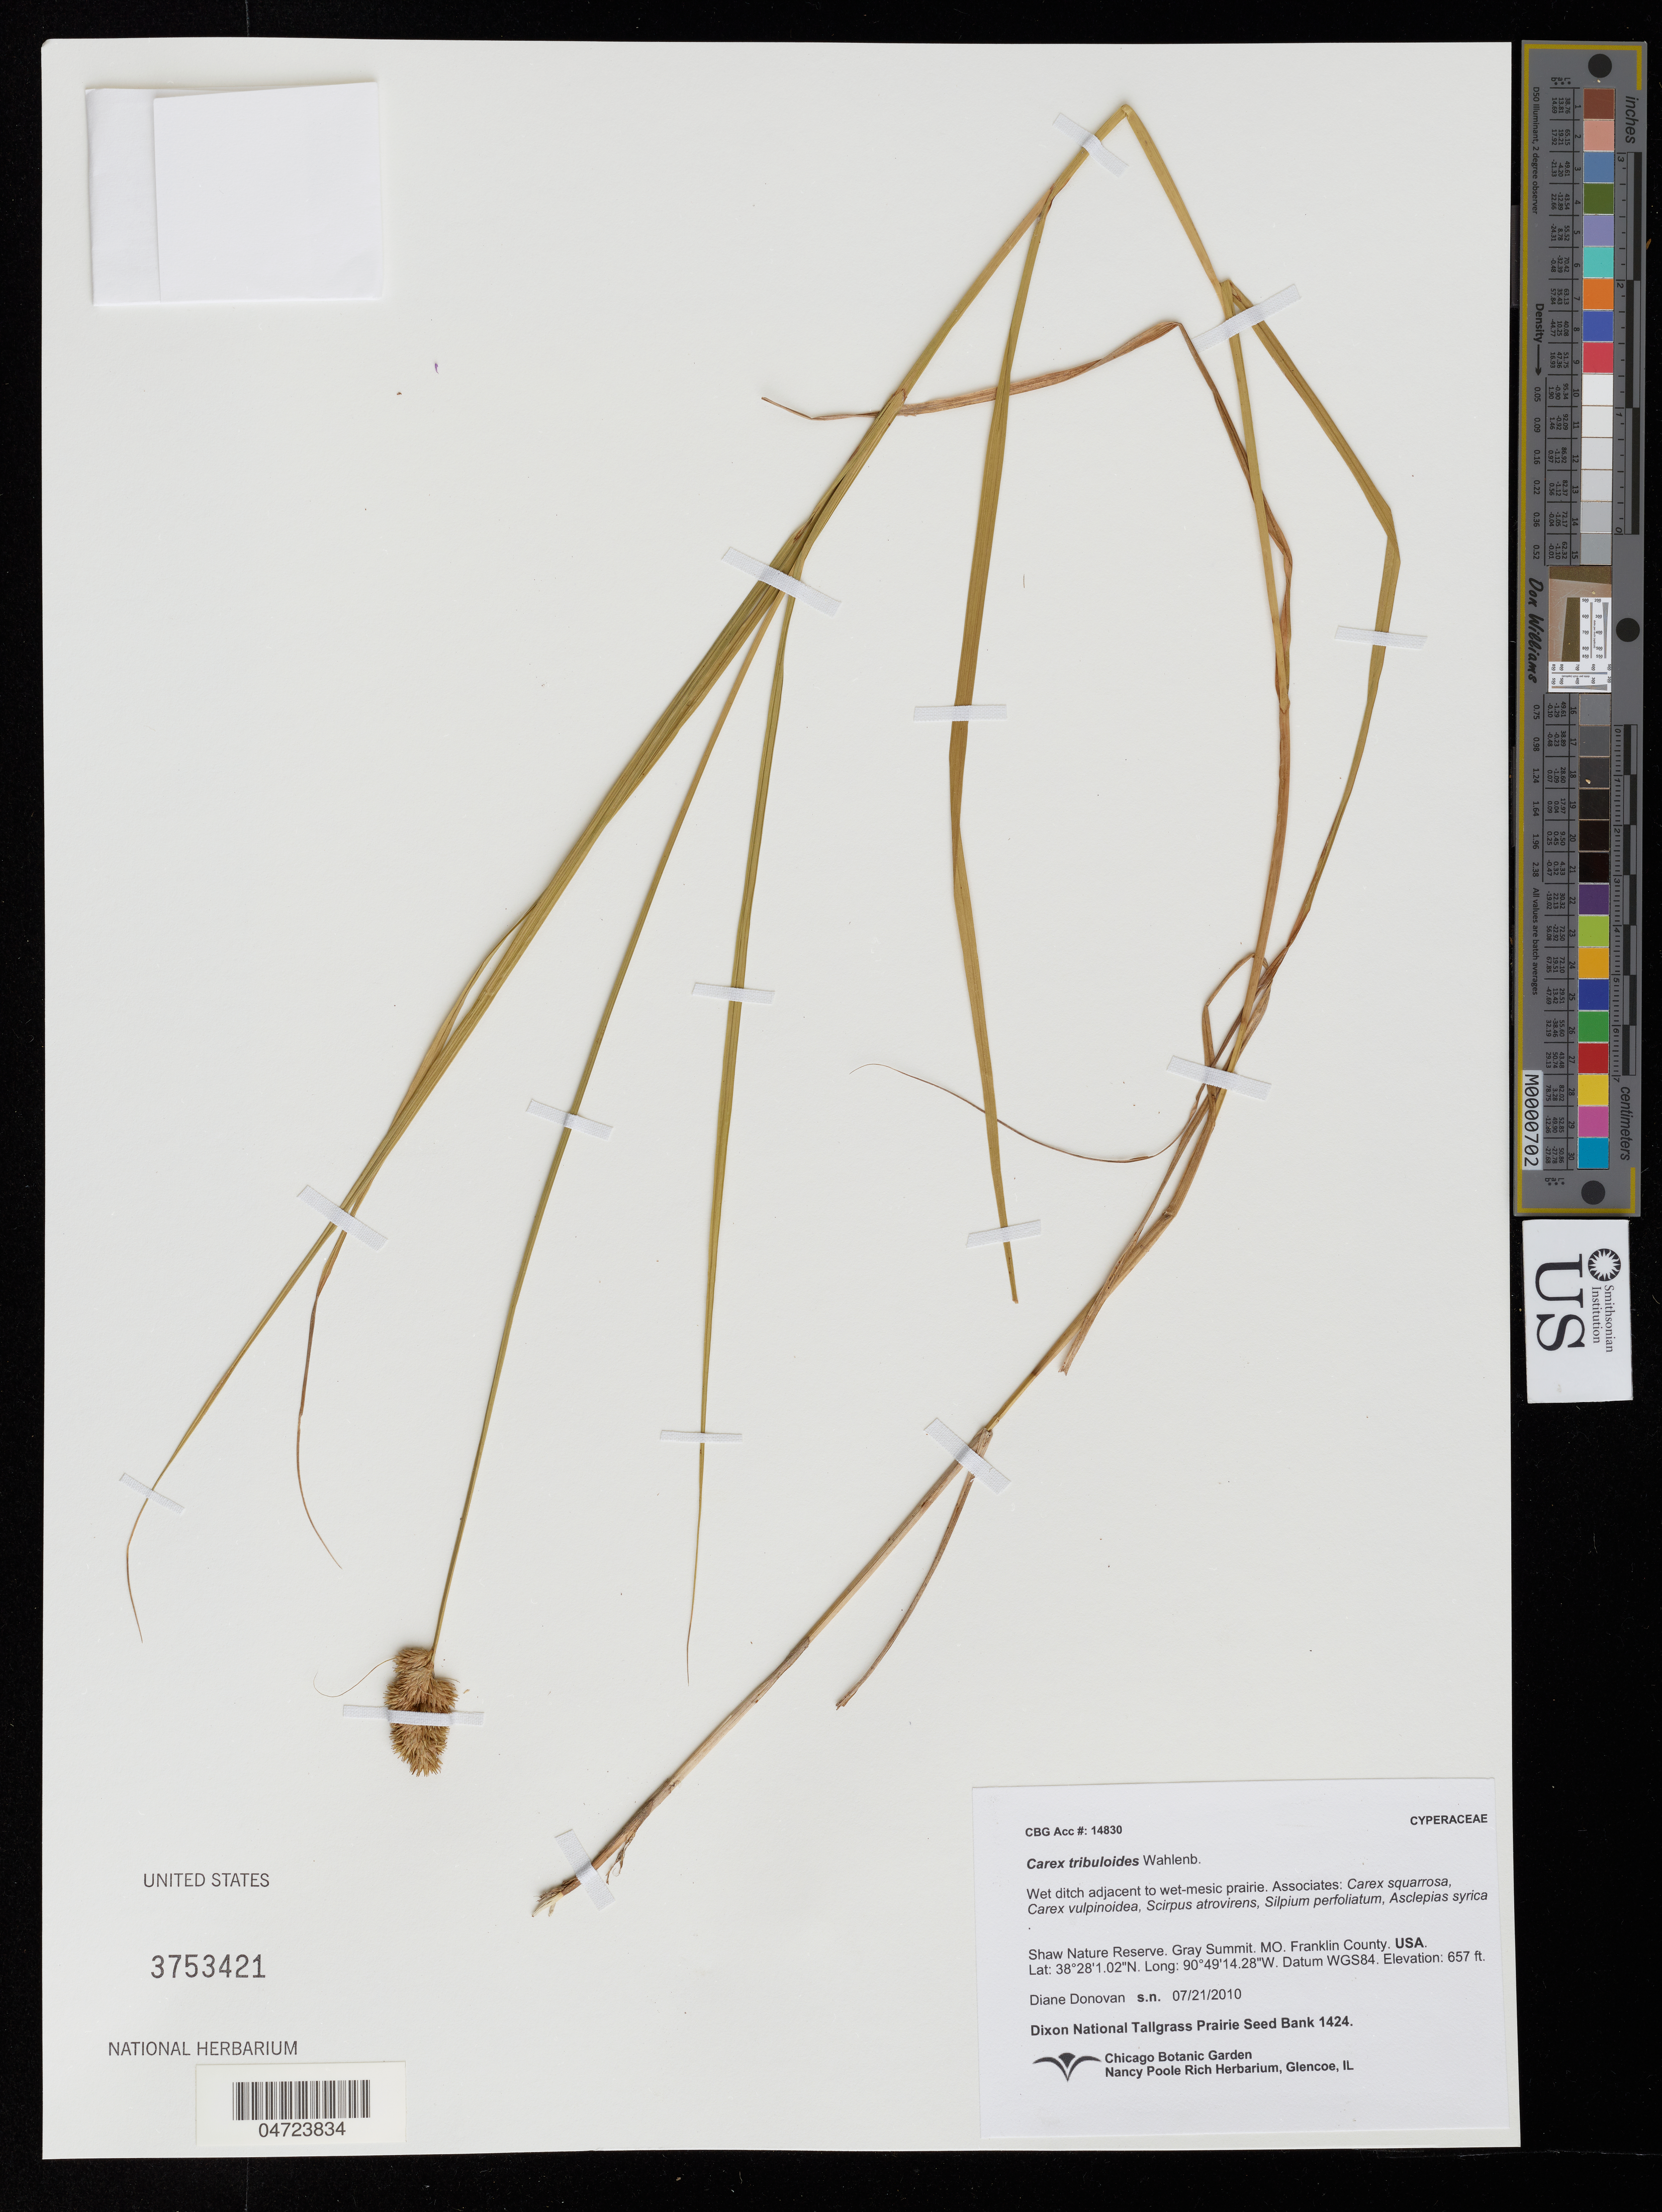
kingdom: Plantae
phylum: Tracheophyta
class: Liliopsida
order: Poales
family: Cyperaceae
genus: Carex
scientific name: Carex tribuloides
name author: Wahlenb.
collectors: D. Donovan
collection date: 2010-07-21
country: United States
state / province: Missouri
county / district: Franklin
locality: Shaw Nature Reserve. Gray Summit. Franklin County.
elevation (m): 200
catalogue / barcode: US 3753421